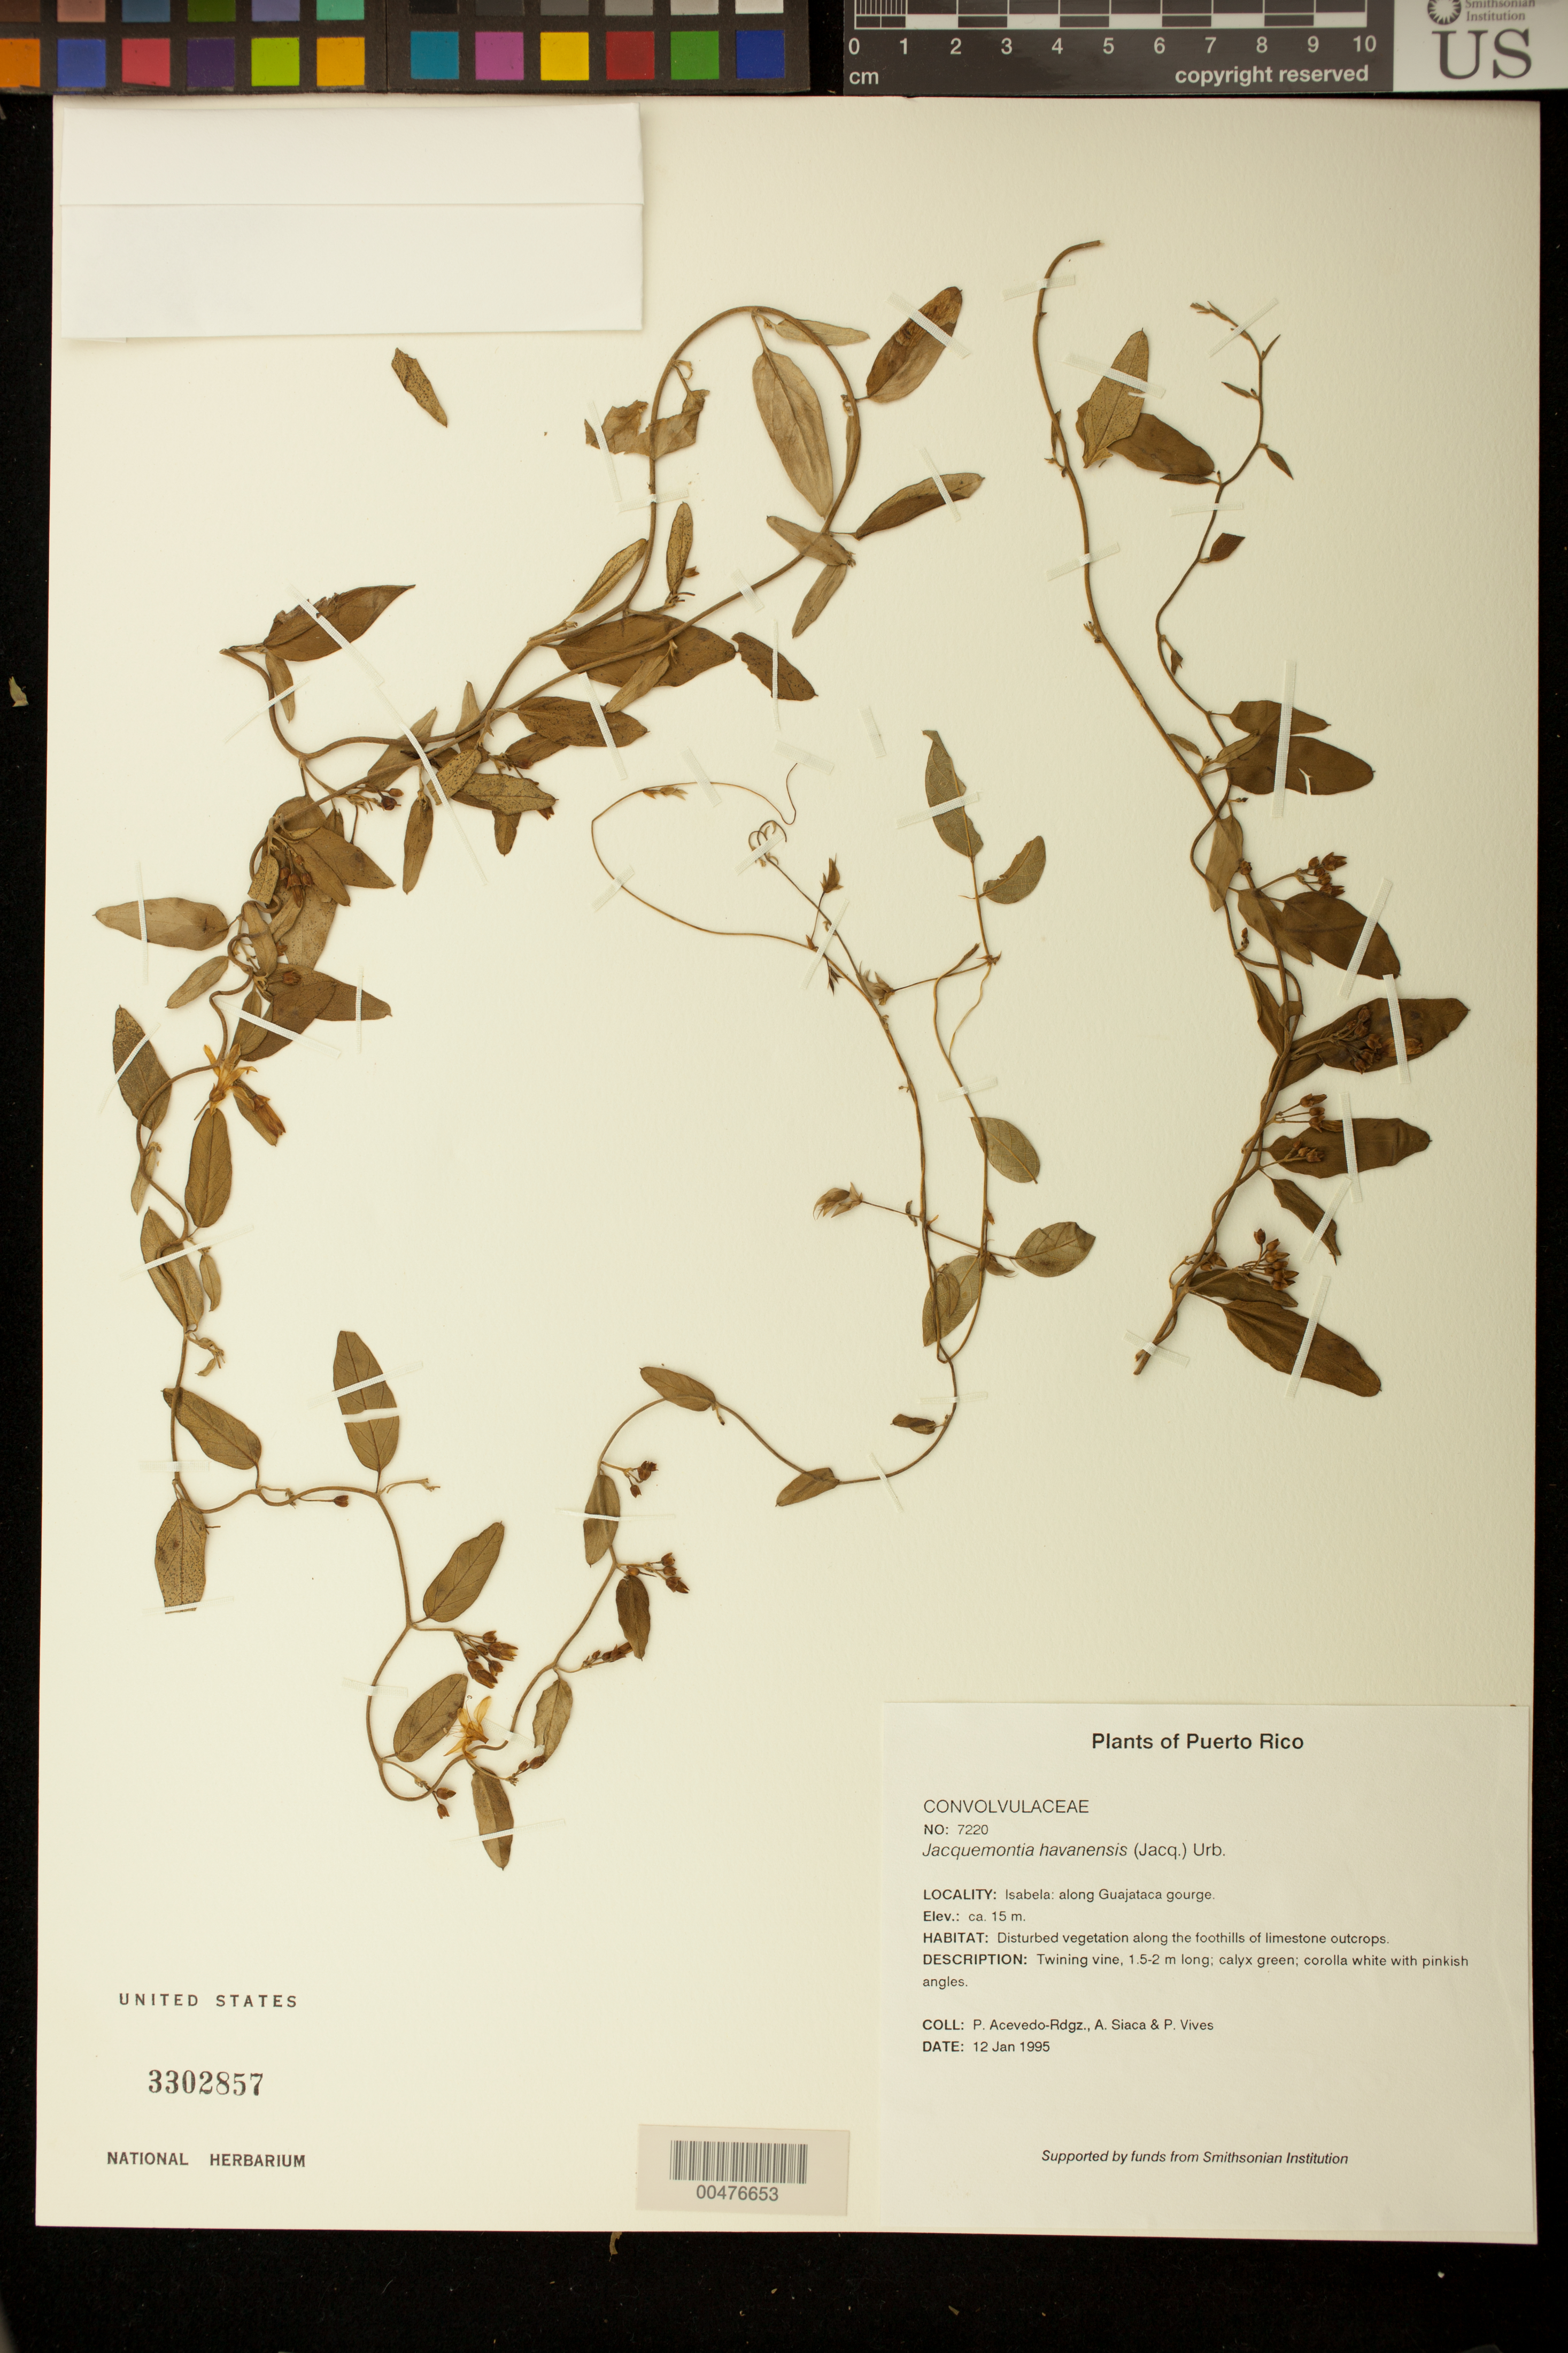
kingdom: Plantae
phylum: Tracheophyta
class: Magnoliopsida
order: Solanales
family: Convolvulaceae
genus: Jacquemontia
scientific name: Jacquemontia havanensis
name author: (Jacq.) Urb.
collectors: P. Acevedo-Rodr., A. Siaca & P. Vives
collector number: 7220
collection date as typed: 12 Jan 1995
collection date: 1995-01-12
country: Puerto Rico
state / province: Isabela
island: Puerto Rico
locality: Isabela: along Guajataca gourge.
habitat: Disturbed vegetation along the foothills of limestone outcrops.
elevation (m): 15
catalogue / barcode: US 3302857